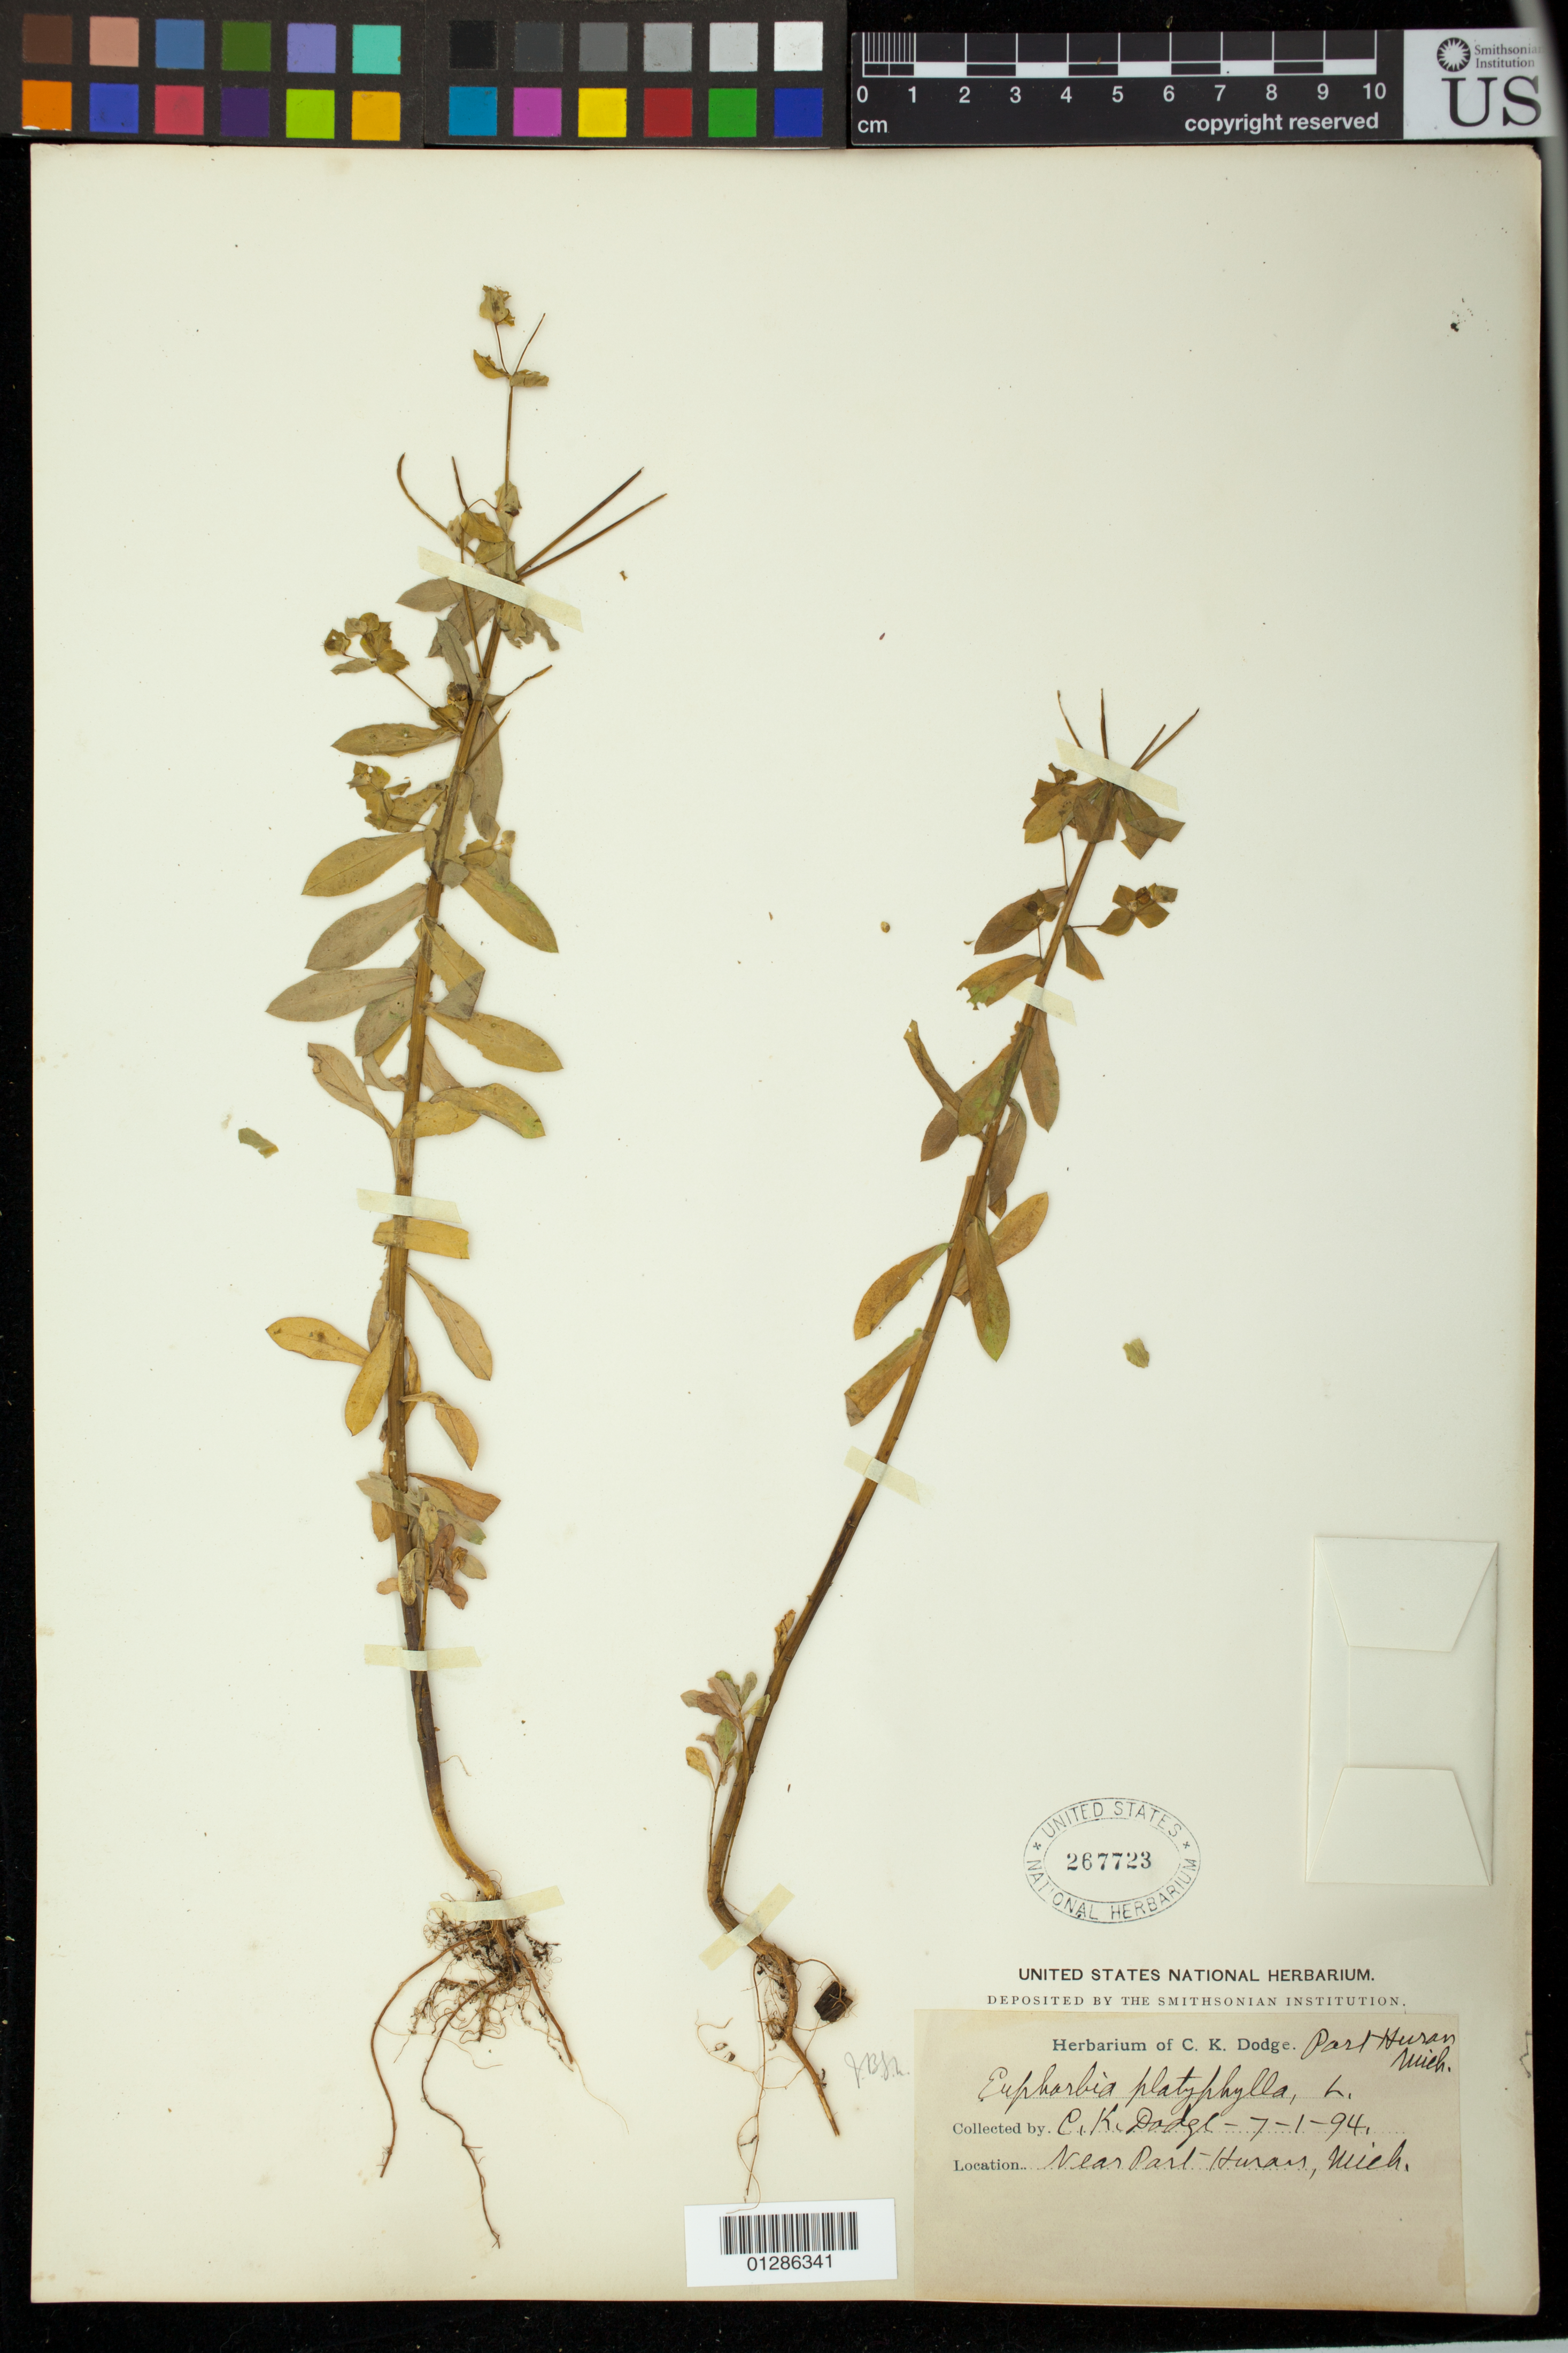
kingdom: Plantae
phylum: Tracheophyta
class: Magnoliopsida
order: Malpighiales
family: Euphorbiaceae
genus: Euphorbia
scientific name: Euphorbia platyphyllos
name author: L.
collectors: C. K. Dodge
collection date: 1894-07-01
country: United States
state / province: Michigan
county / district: St. Clair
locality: Near Port Huron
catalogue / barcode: US 267723